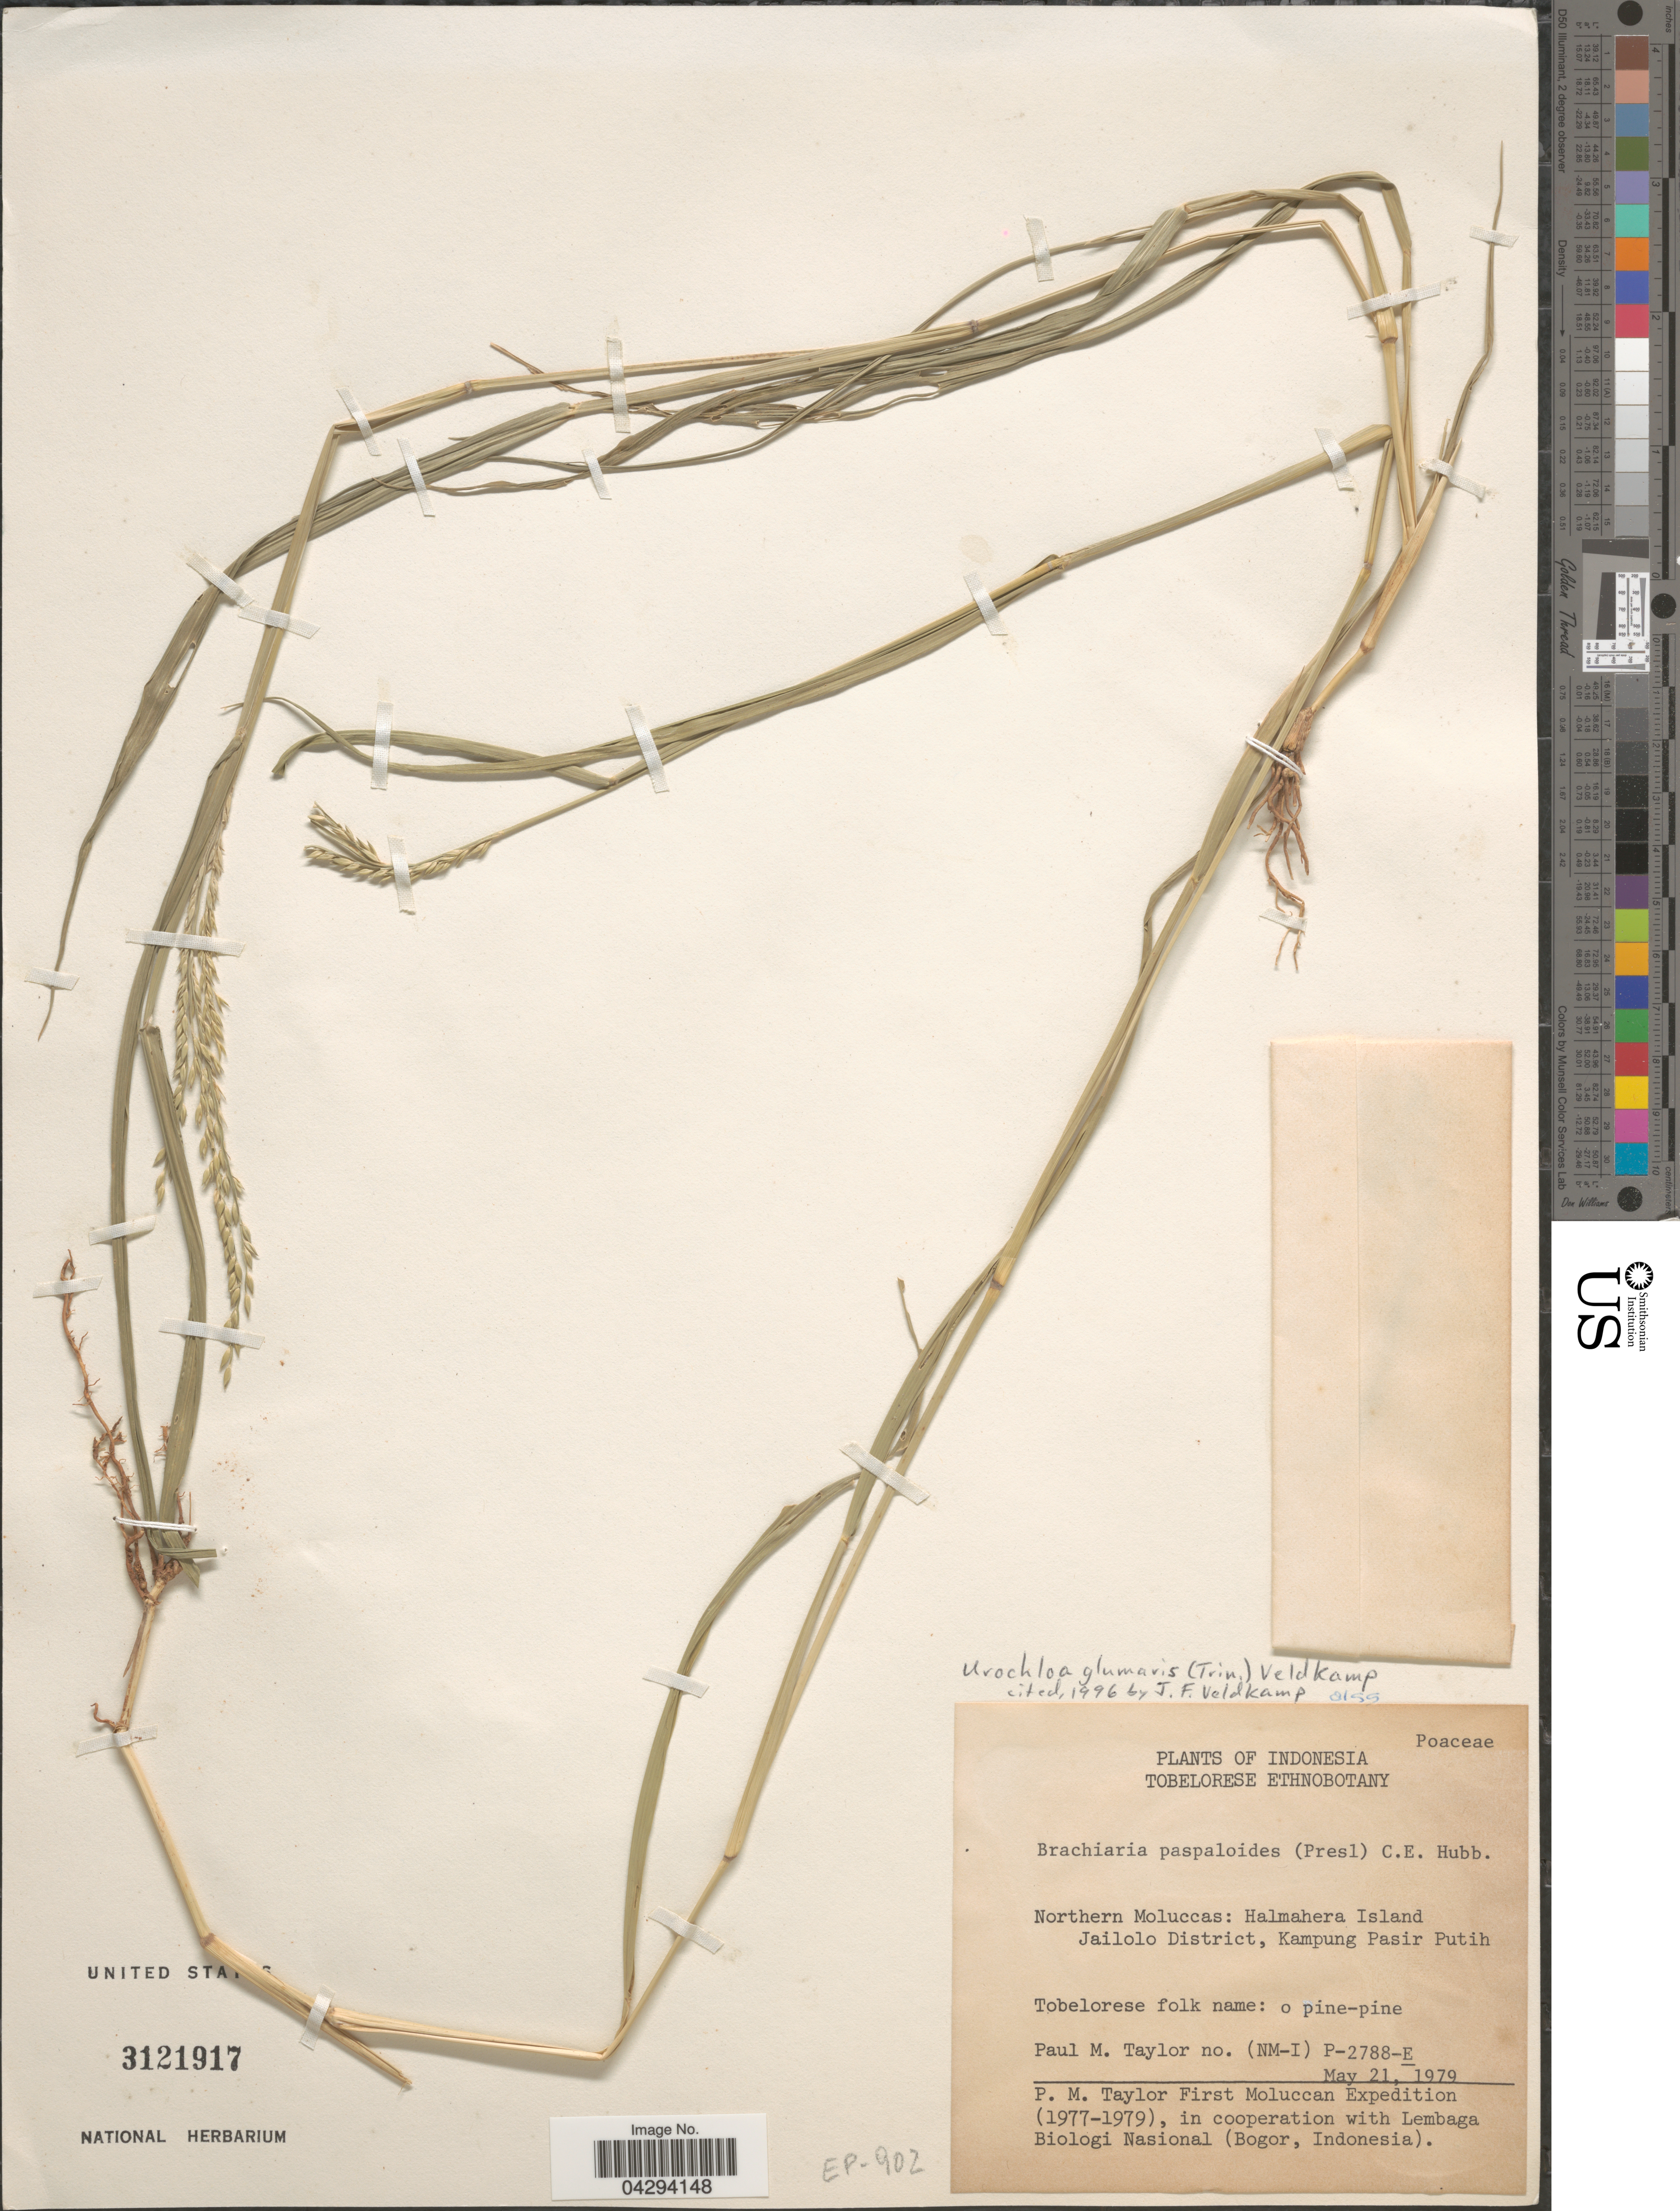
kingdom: Plantae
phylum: Tracheophyta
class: Liliopsida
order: Poales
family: Poaceae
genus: Urochloa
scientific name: Urochloa glumaris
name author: (Trin.) Veldkamp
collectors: P. M. Taylor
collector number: P-2788-E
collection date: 1979-05-21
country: Indonesia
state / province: Maluku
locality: Northern Moluccas: Halmahera Island. Jailolo District, Kampung Pasir Putih. P. M. Taylor First Moluccan Expedition (1977-1979).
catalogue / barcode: US 3121917